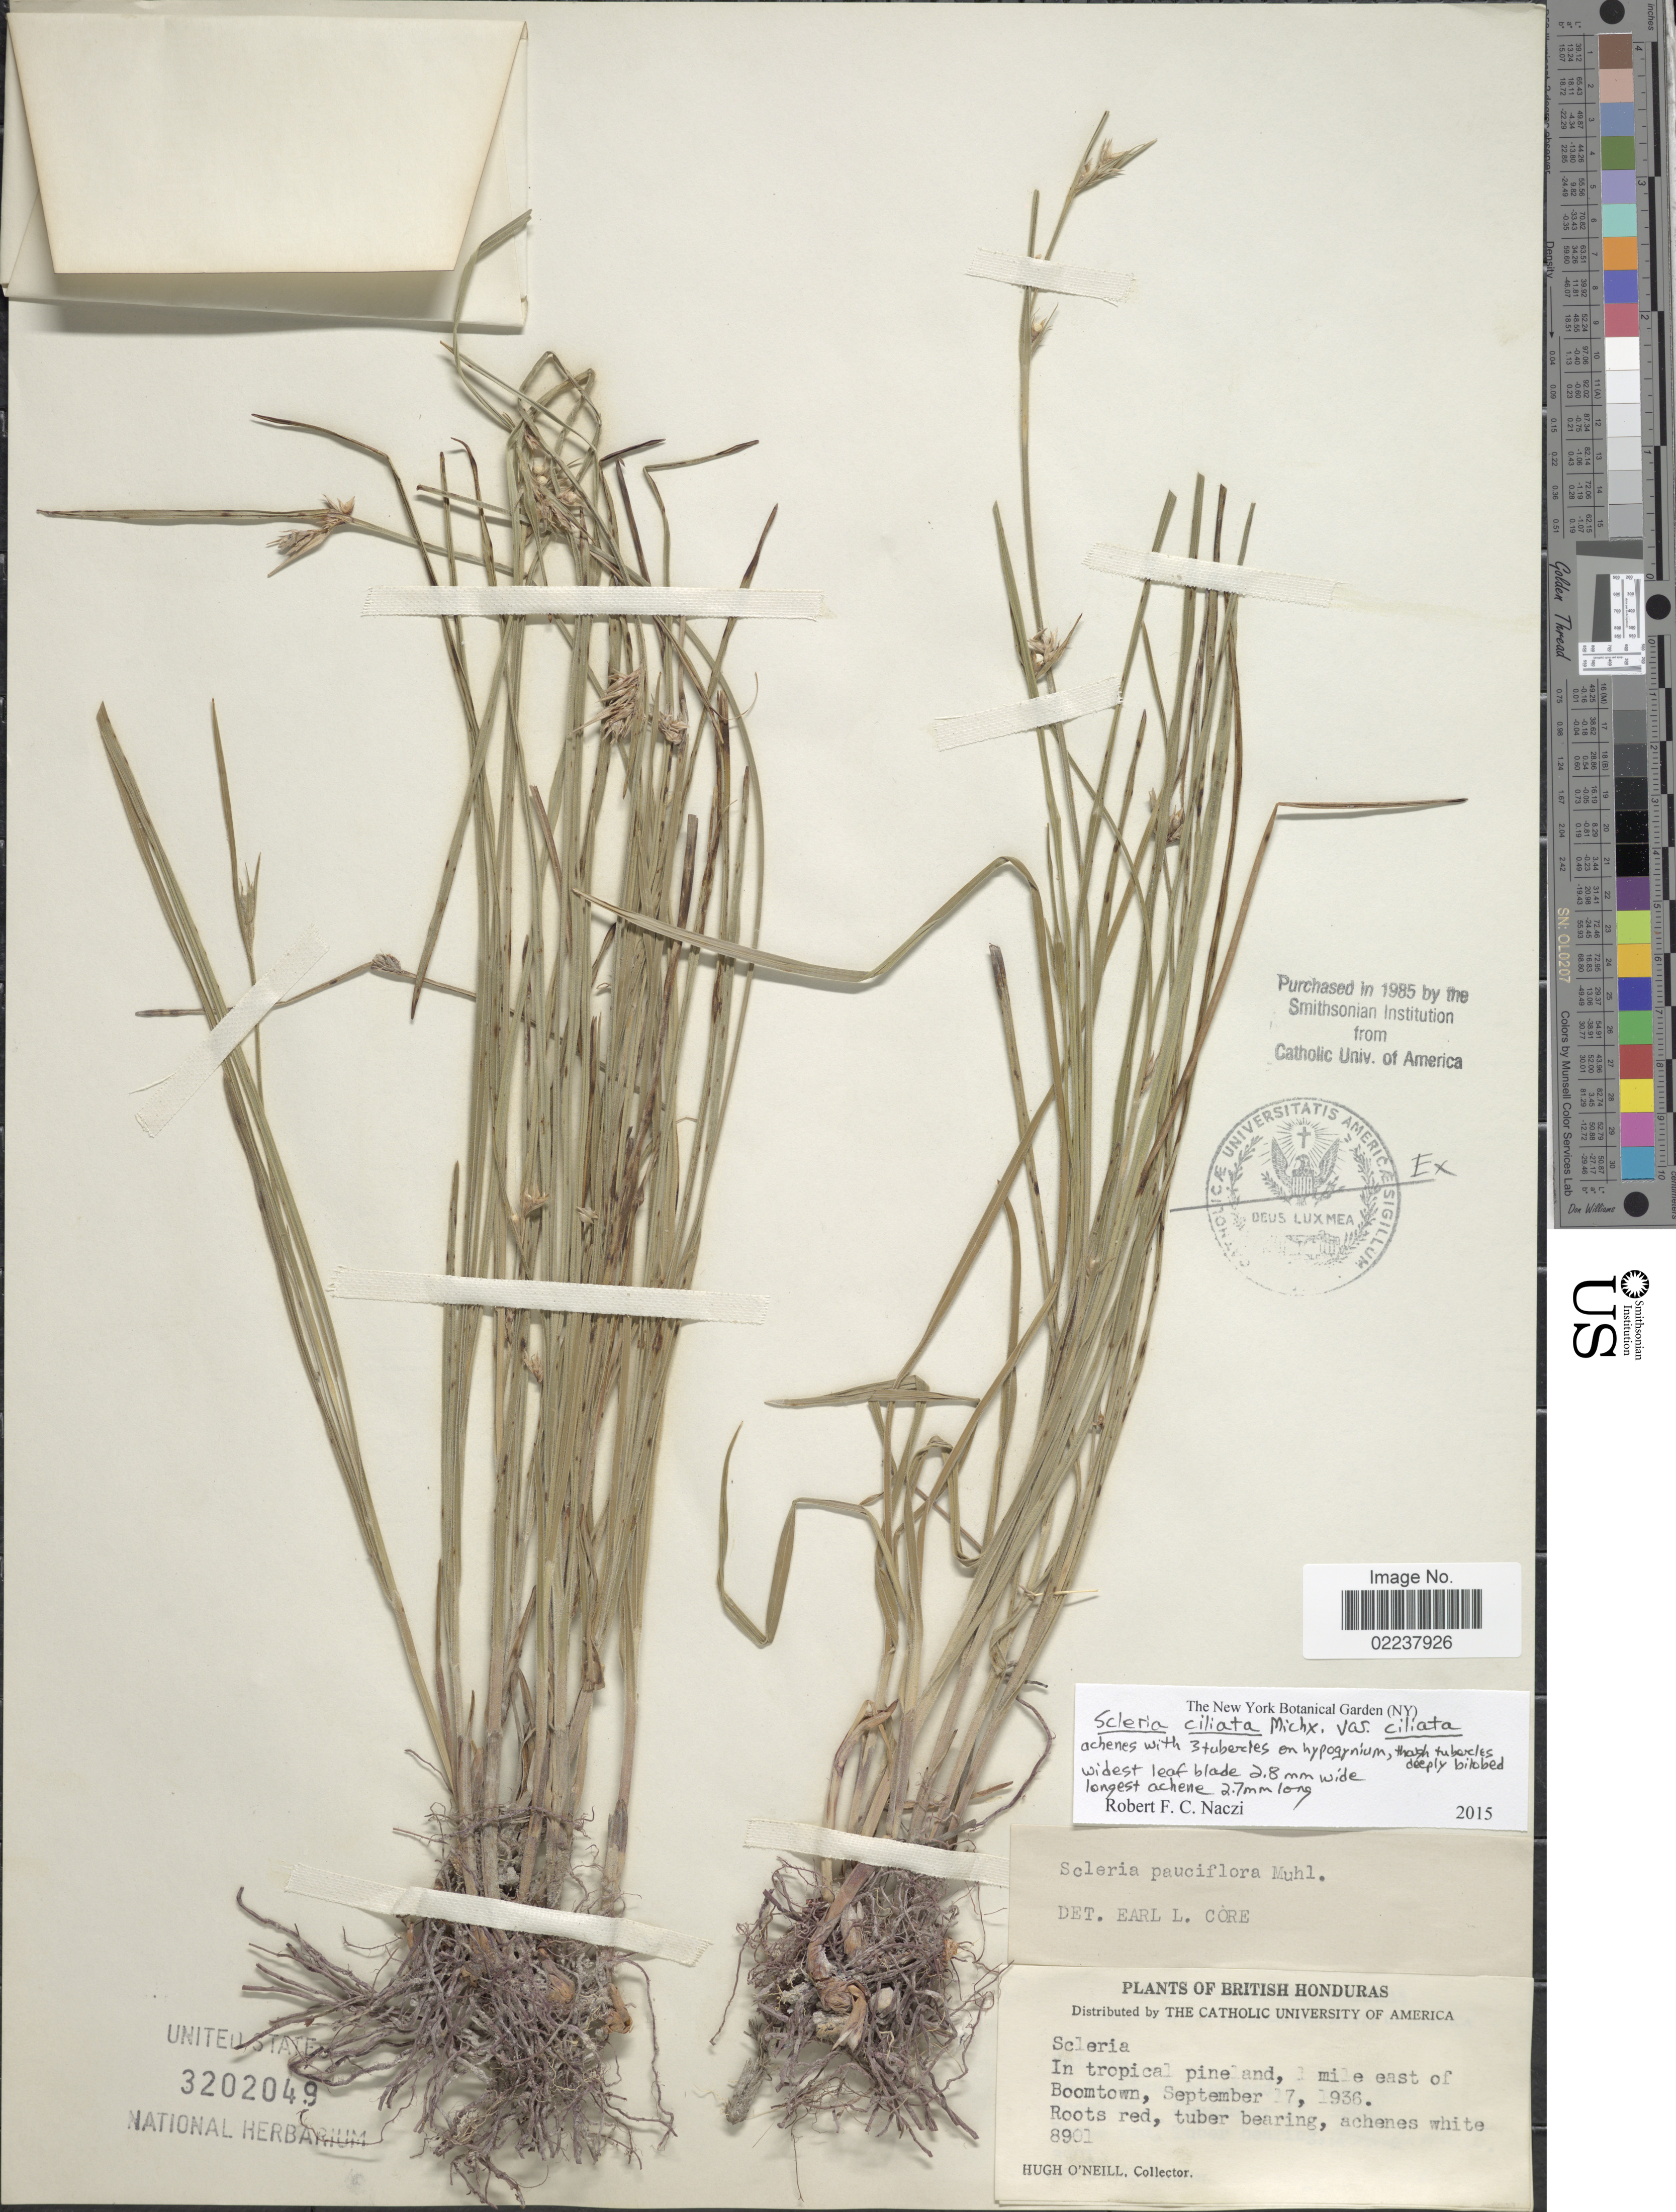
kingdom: Plantae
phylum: Tracheophyta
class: Liliopsida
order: Poales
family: Cyperaceae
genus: Scleria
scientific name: Scleria ciliata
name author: Michx.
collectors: H. O'Neill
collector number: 8901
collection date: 1936-09-17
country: Belize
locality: British Honduras, 1 mile east of Boomtown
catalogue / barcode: US 3202049